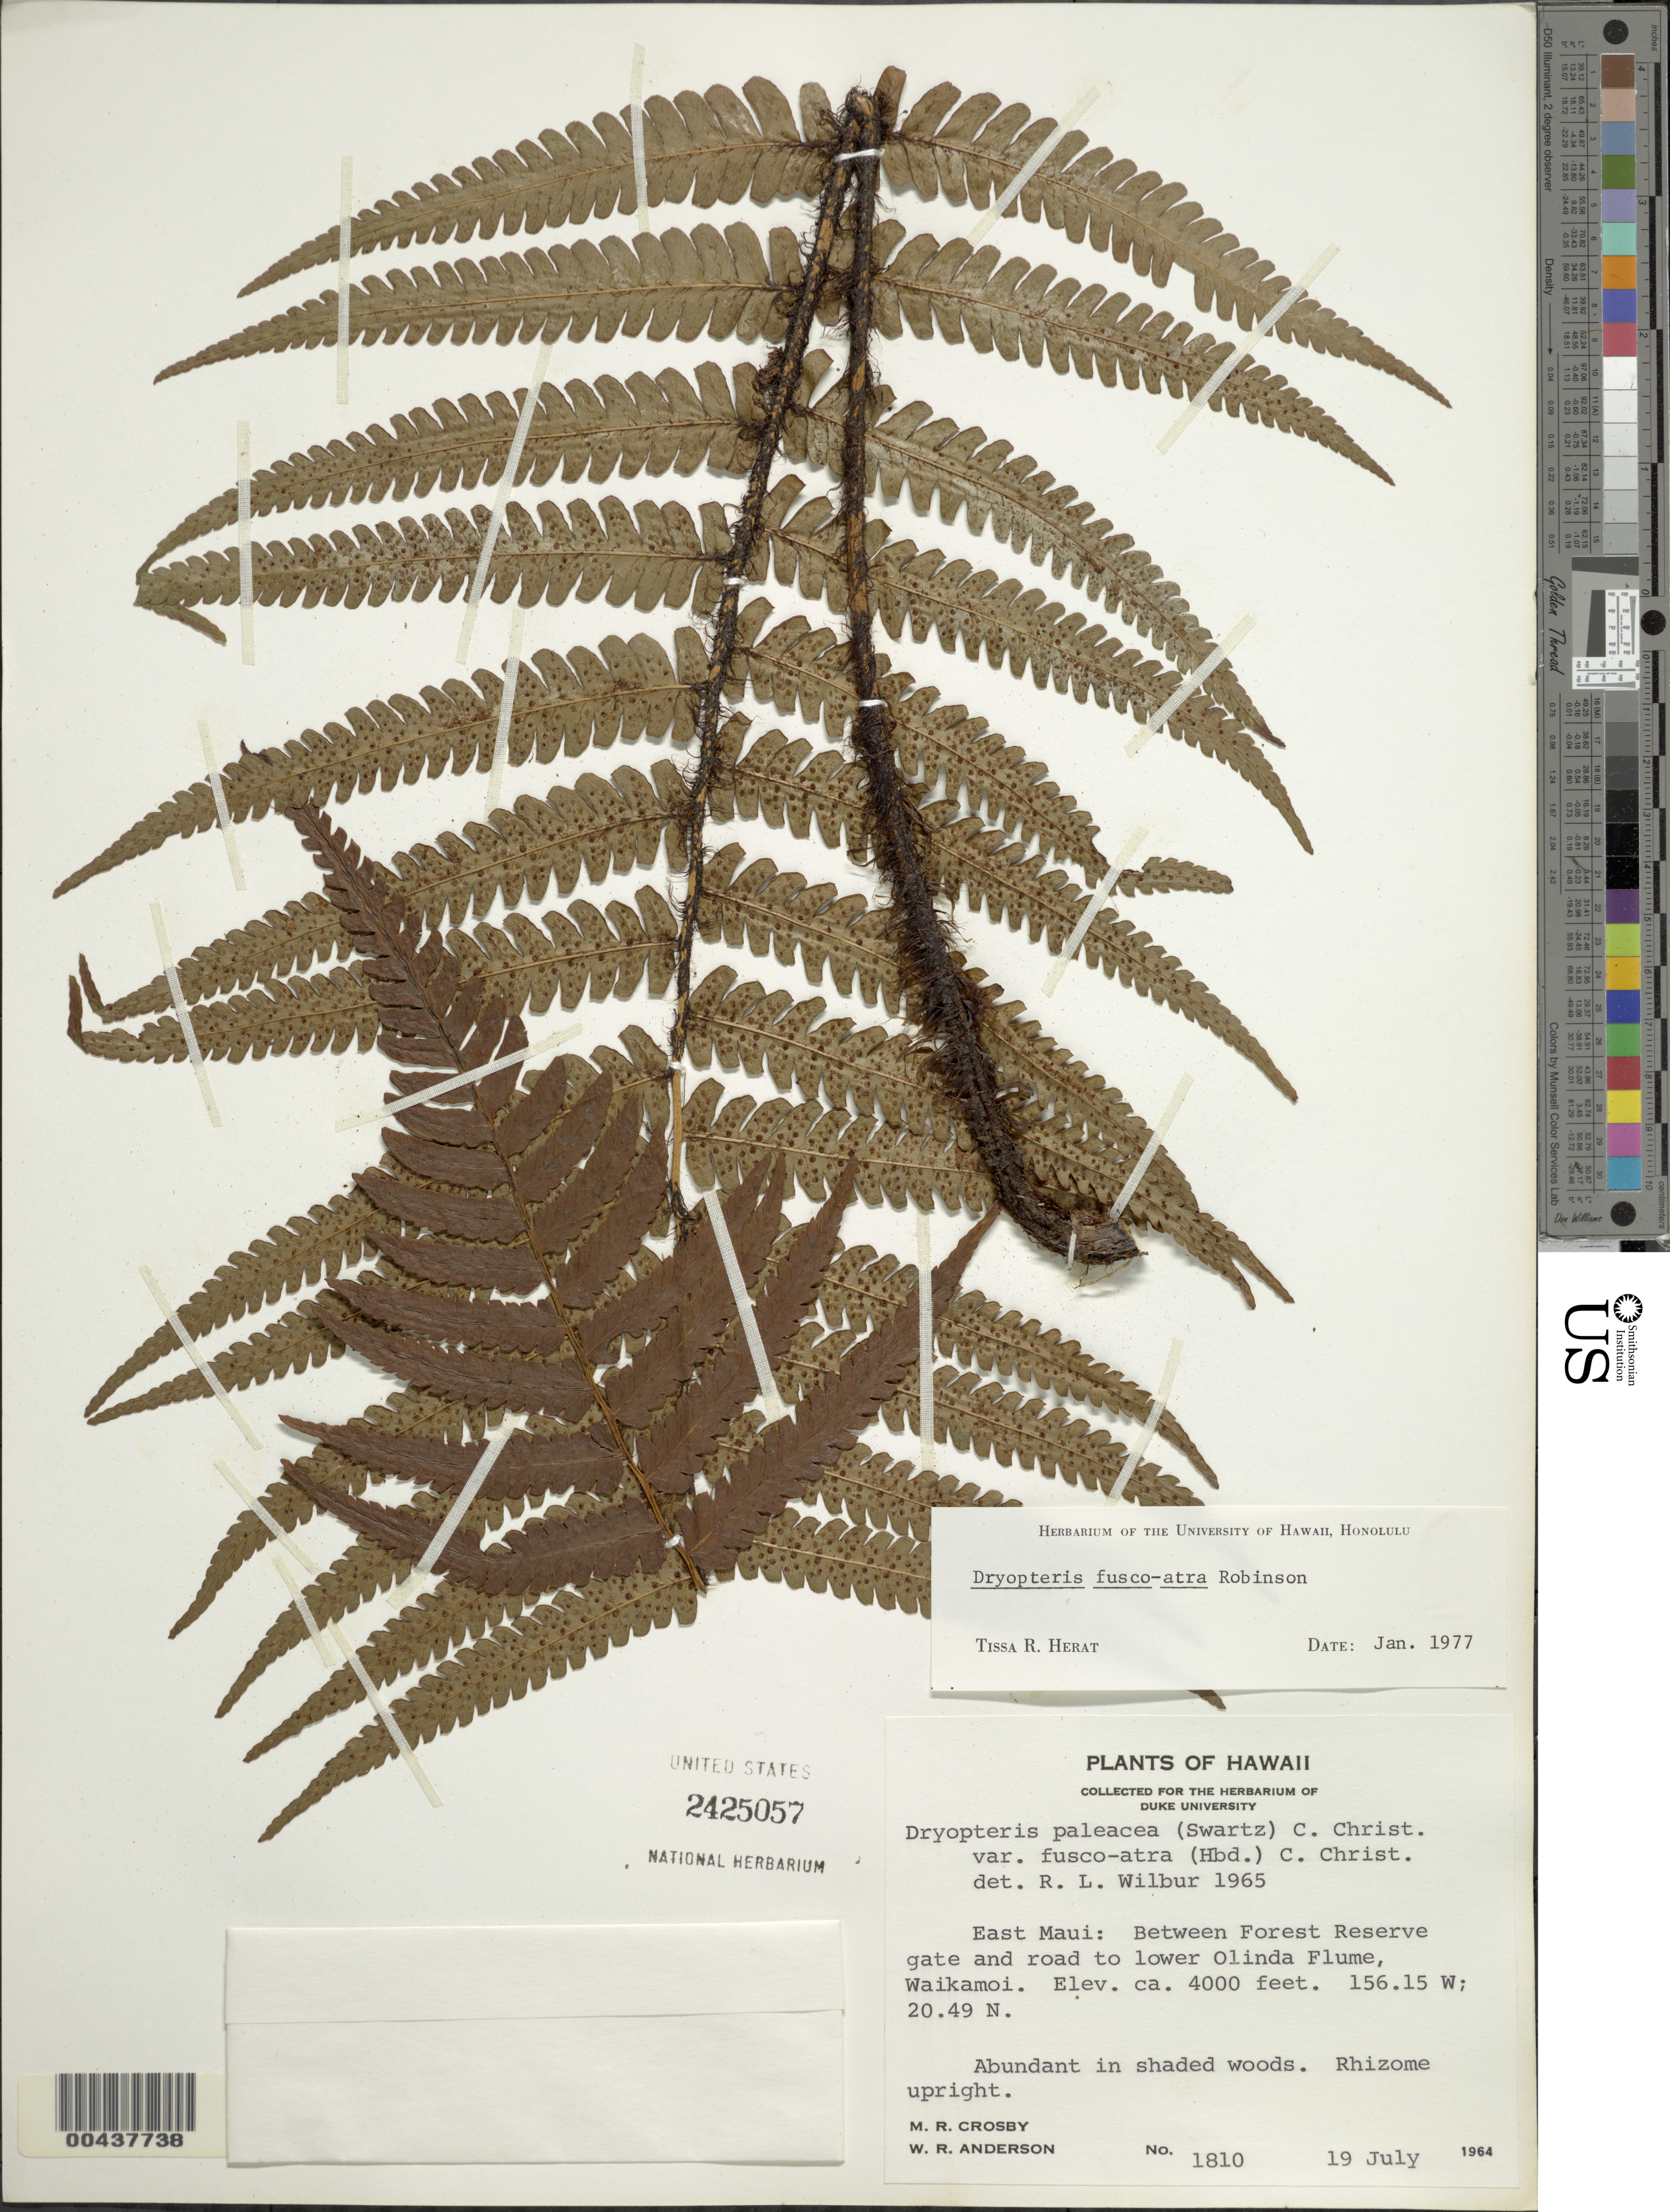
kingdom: Plantae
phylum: Tracheophyta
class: Polypodiopsida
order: Polypodiales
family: Dryopteridaceae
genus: Dryopteris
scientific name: Dryopteris fuscoatra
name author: (Hillebr.) W. J. Rob.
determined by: Herat, T. R.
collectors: M. R. Crosby & W. R. Anderson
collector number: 1810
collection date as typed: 19 Jul 1964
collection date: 1964-07-19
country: United States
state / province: Hawaii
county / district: Maui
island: Maui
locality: E Maui: Between Forest Reserve gate and road to lower Olinda Flume, Waikamoi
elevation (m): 1219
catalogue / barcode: US 2425057